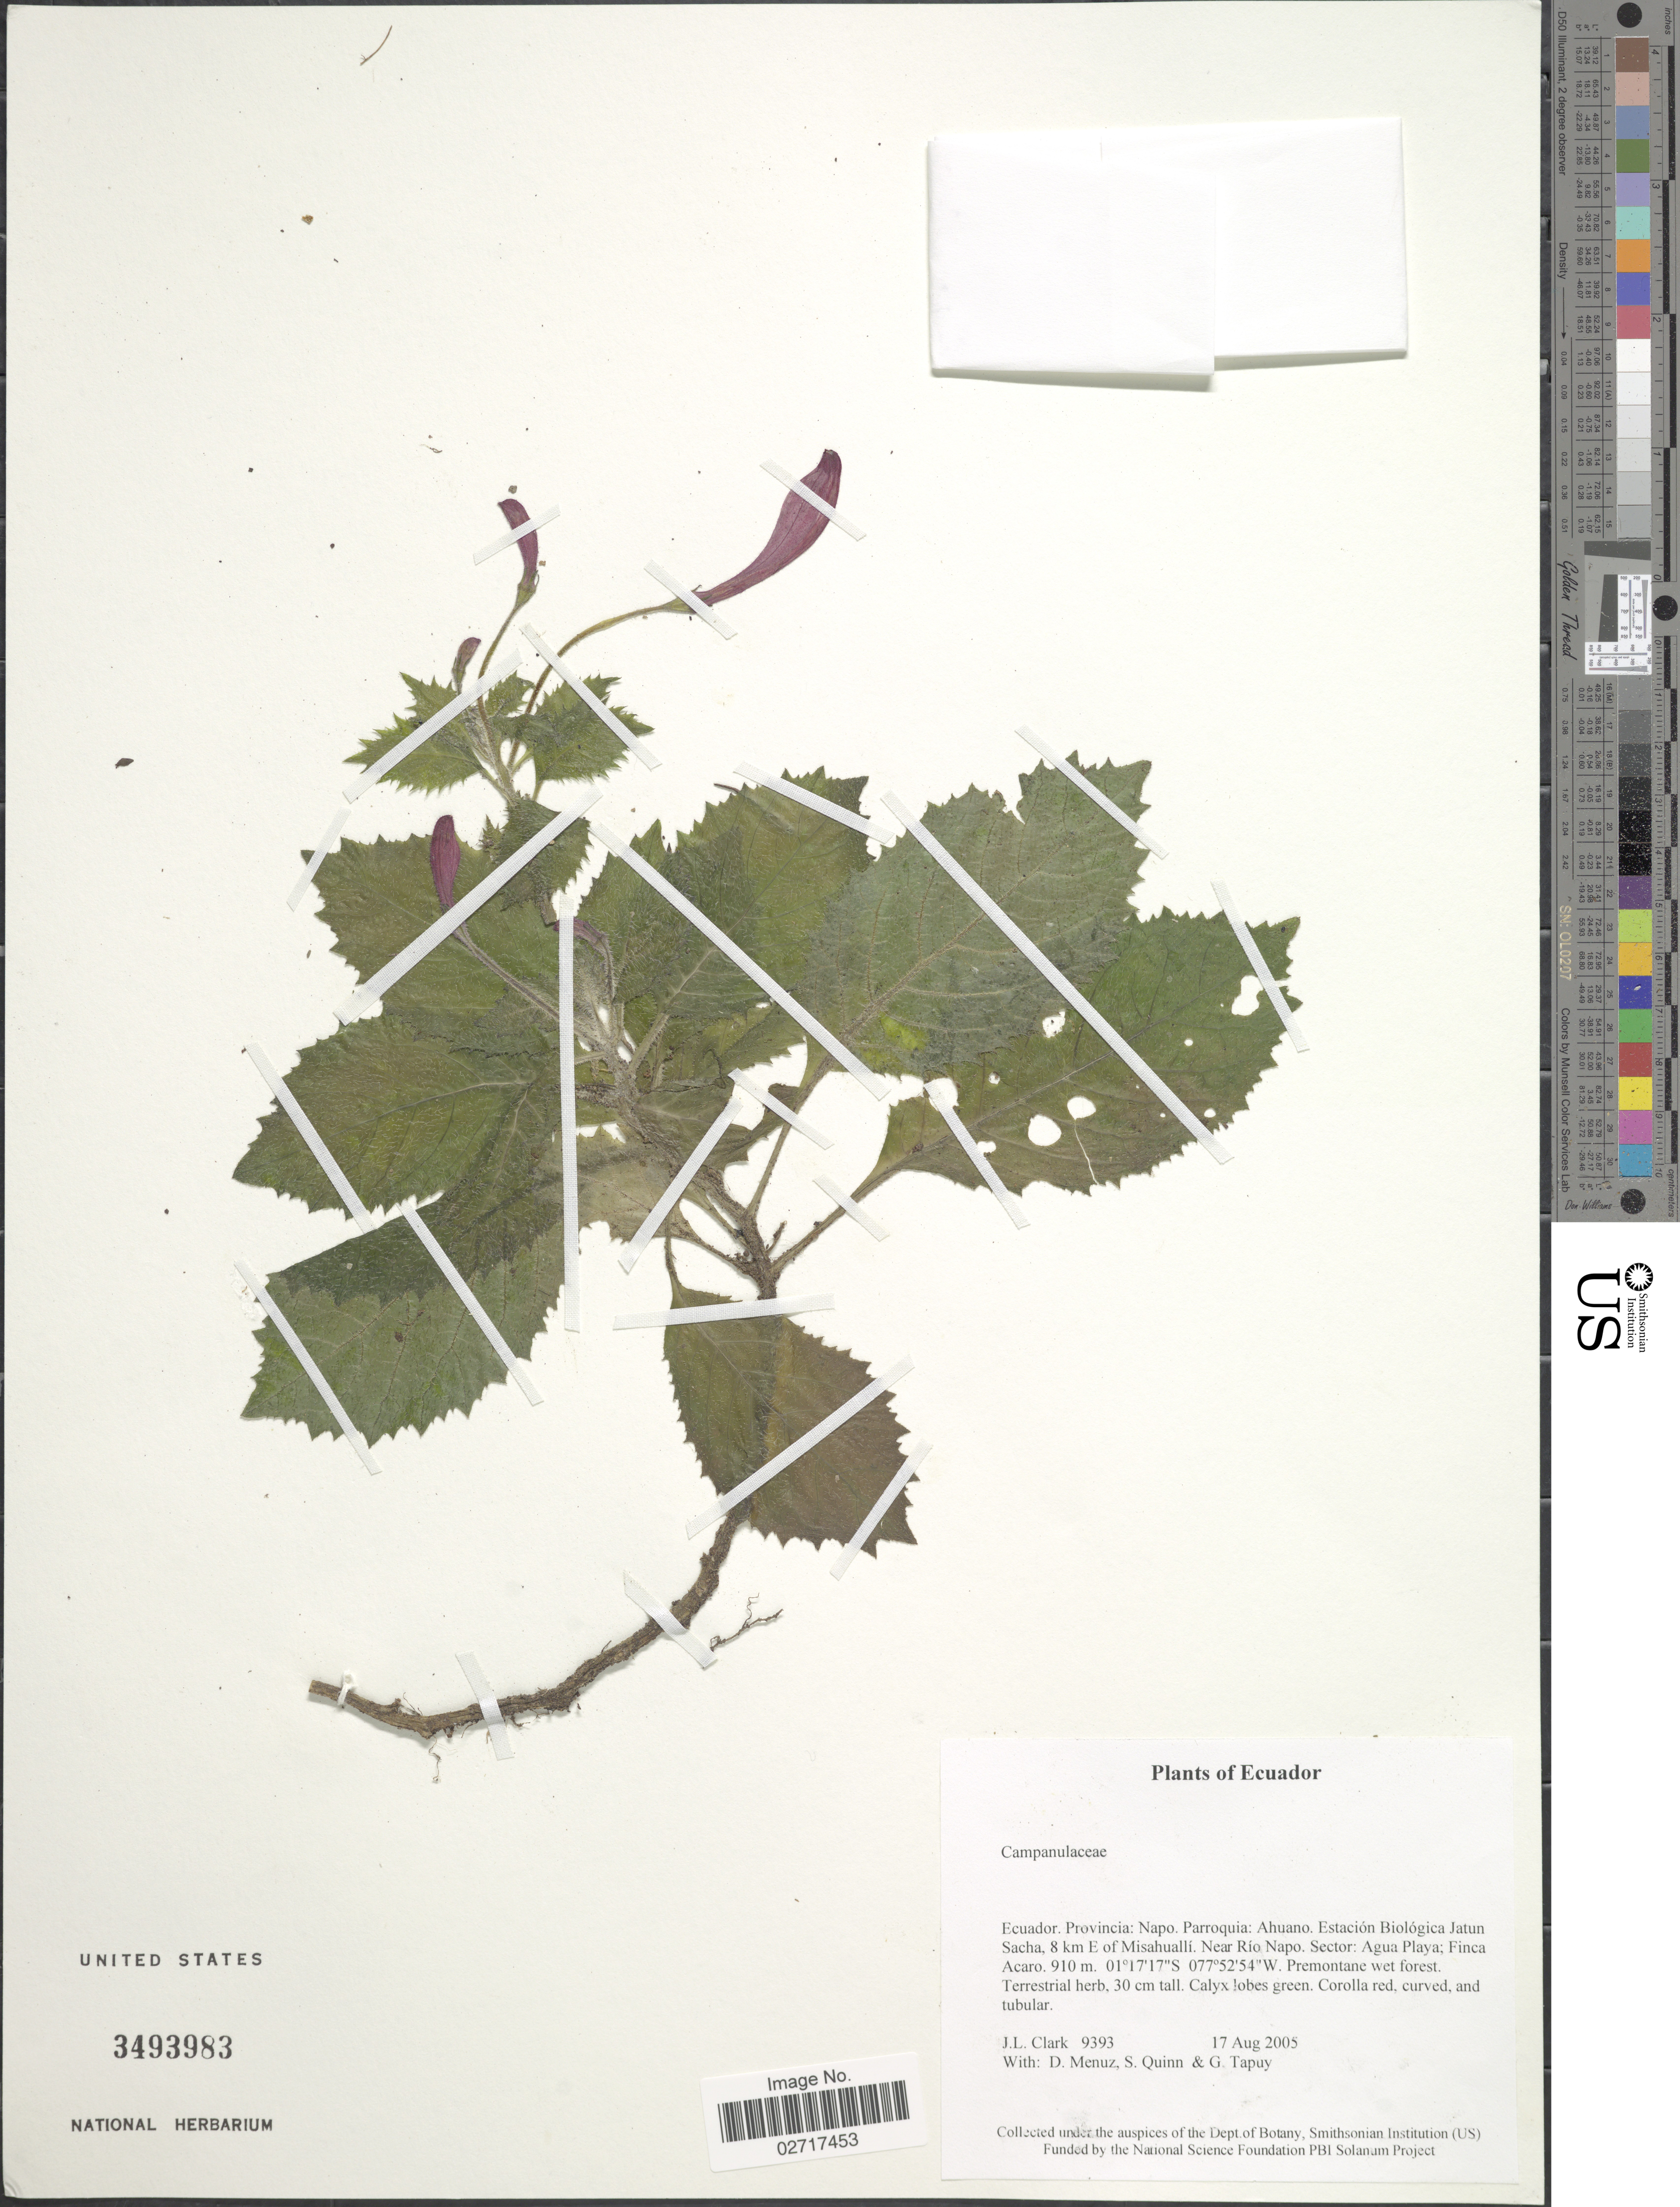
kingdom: Plantae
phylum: Tracheophyta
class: Magnoliopsida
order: Asterales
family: Campanulaceae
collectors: J. L. Clark, D. Menuz, S. Quinn & G. Tapuy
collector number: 9393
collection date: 2005-08-17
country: Ecuador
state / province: Napo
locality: Paaroquia: Ahuano. Estacion Biologica Jatun Sacha, 8 km E of Misahualli. Near Rio Napo. Sector: Agua Playa; Finca Acaro.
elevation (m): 910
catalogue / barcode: US 3493983